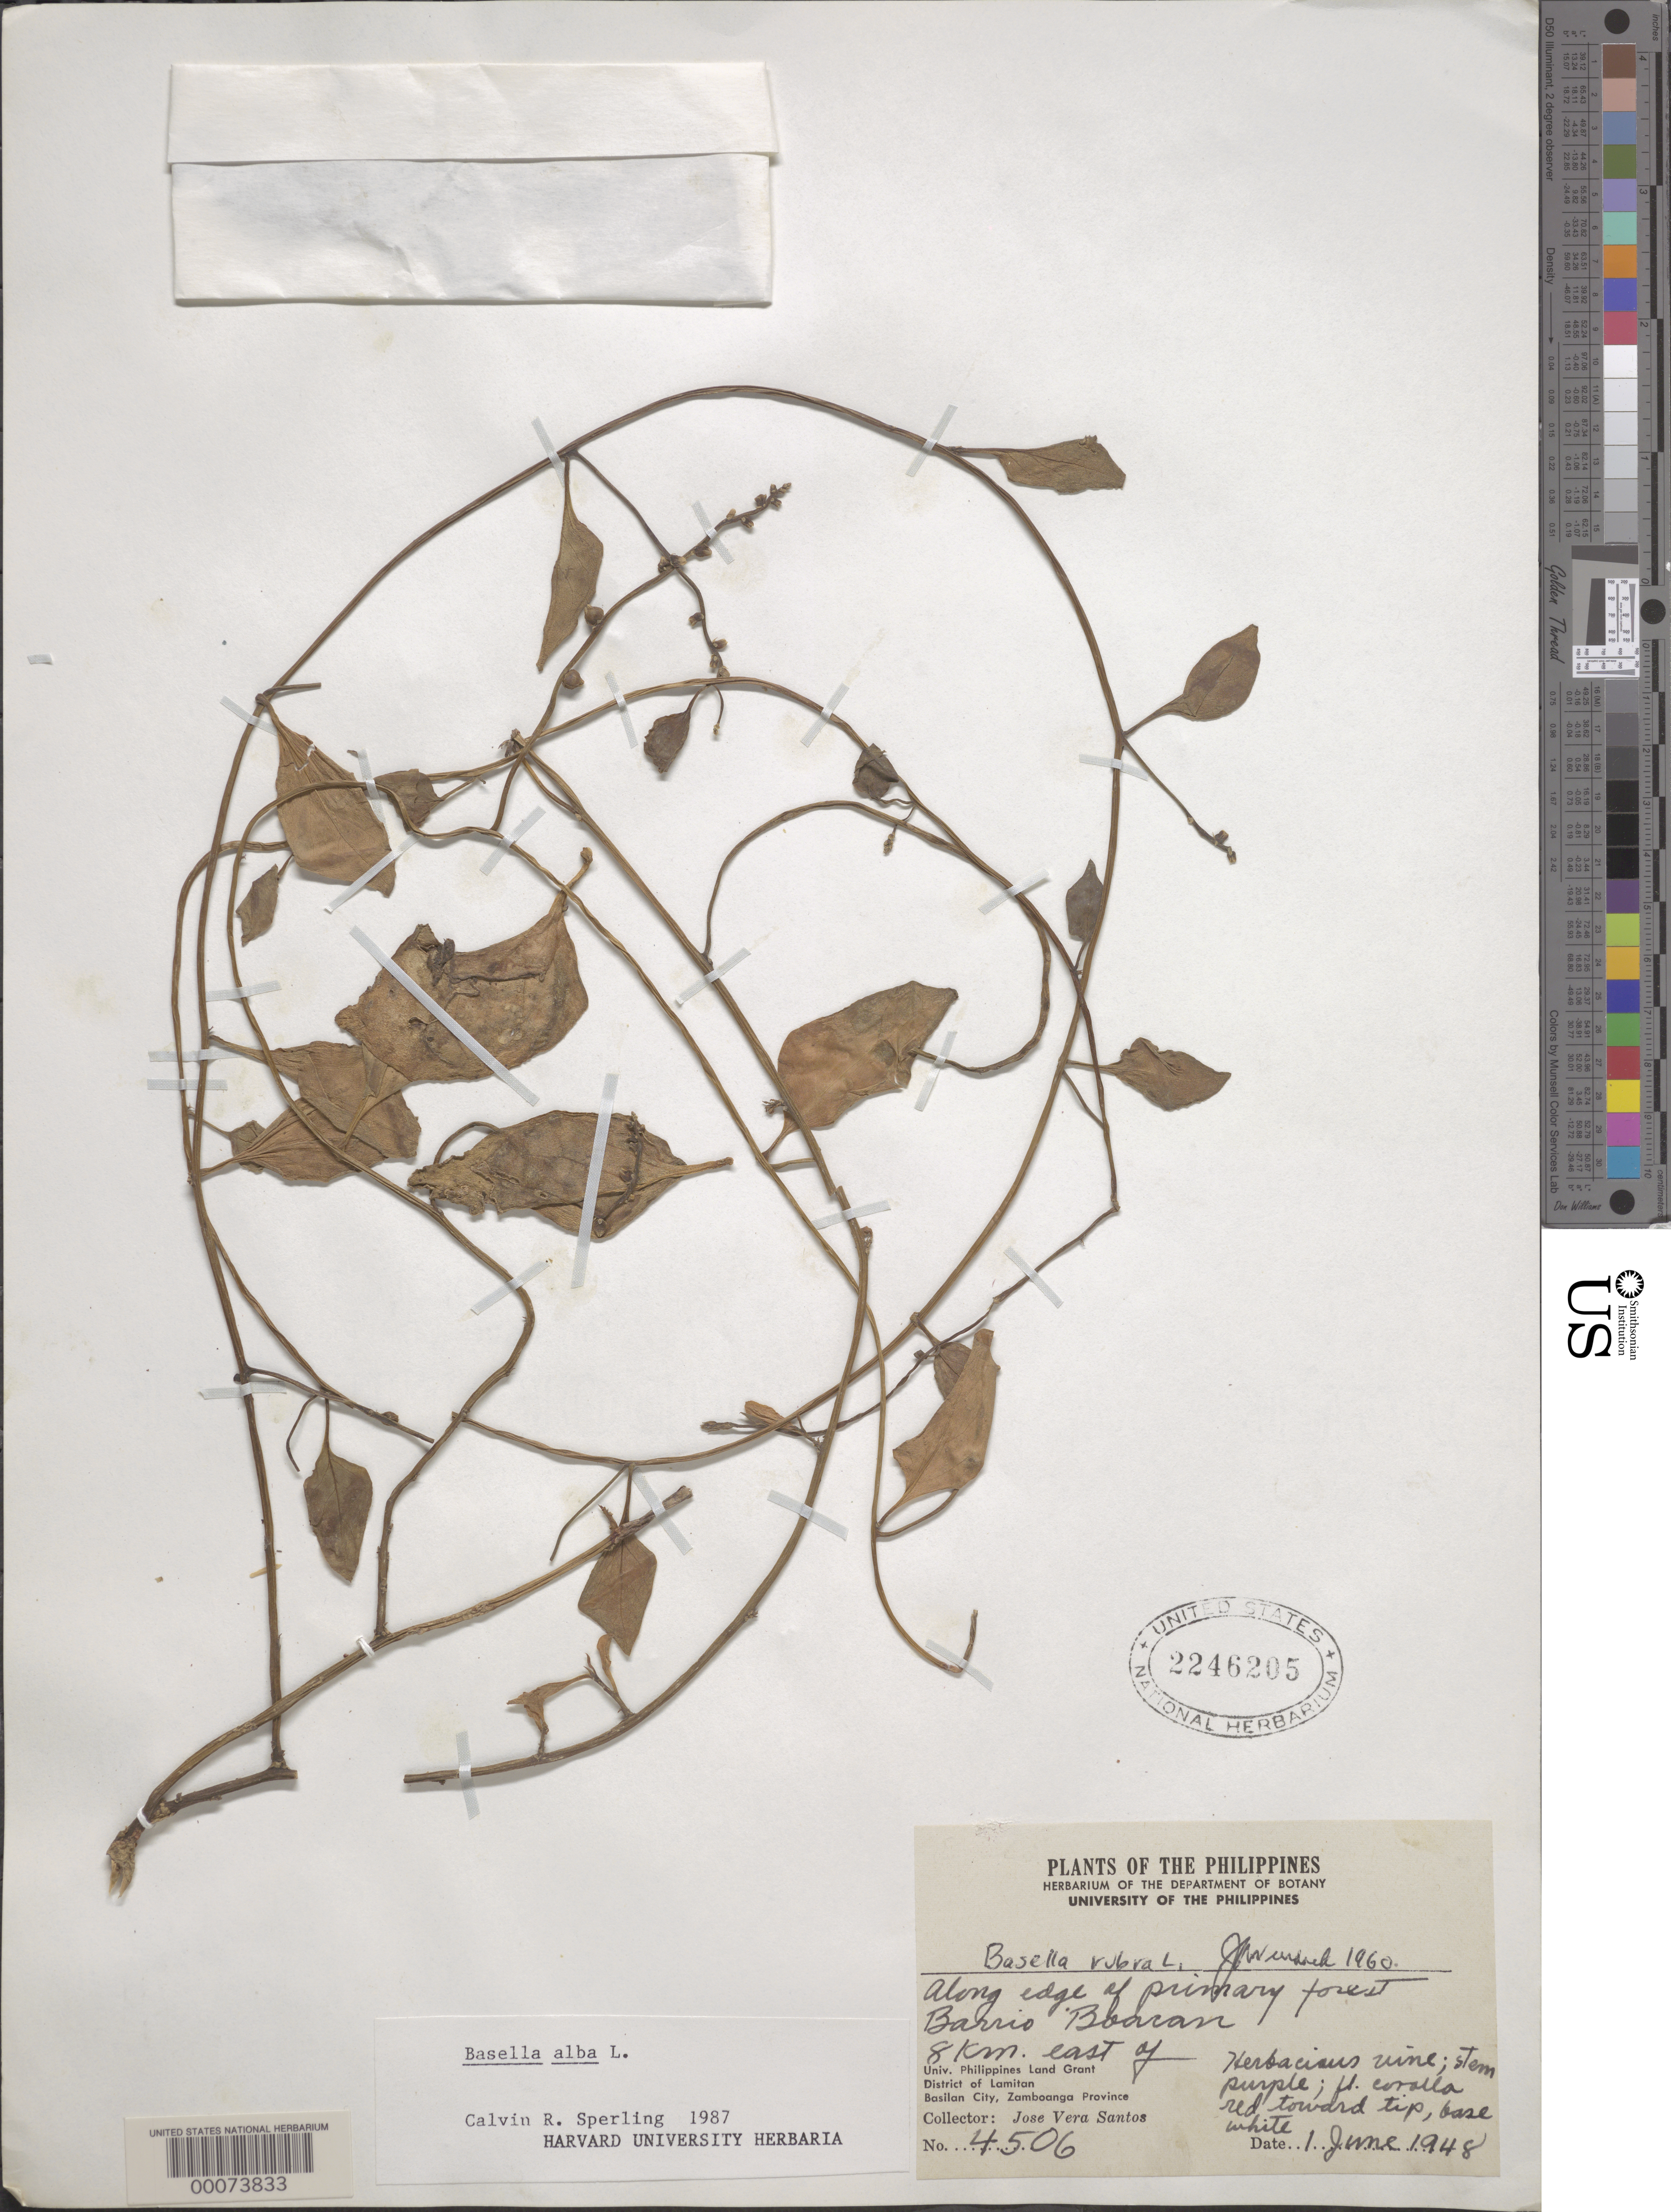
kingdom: Plantae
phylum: Tracheophyta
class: Magnoliopsida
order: Caryophyllales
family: Basellaceae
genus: Basella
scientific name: Basella alba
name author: L.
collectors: J. V. Santos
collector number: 4506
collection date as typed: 01 Jun 1948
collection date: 1948-06-01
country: Philippines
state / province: Muslim Mindanao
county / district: Basilan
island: Basilan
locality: Barrio boacan, 8 km east of basilan city, zamboanga province (?)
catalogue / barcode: US 2246205